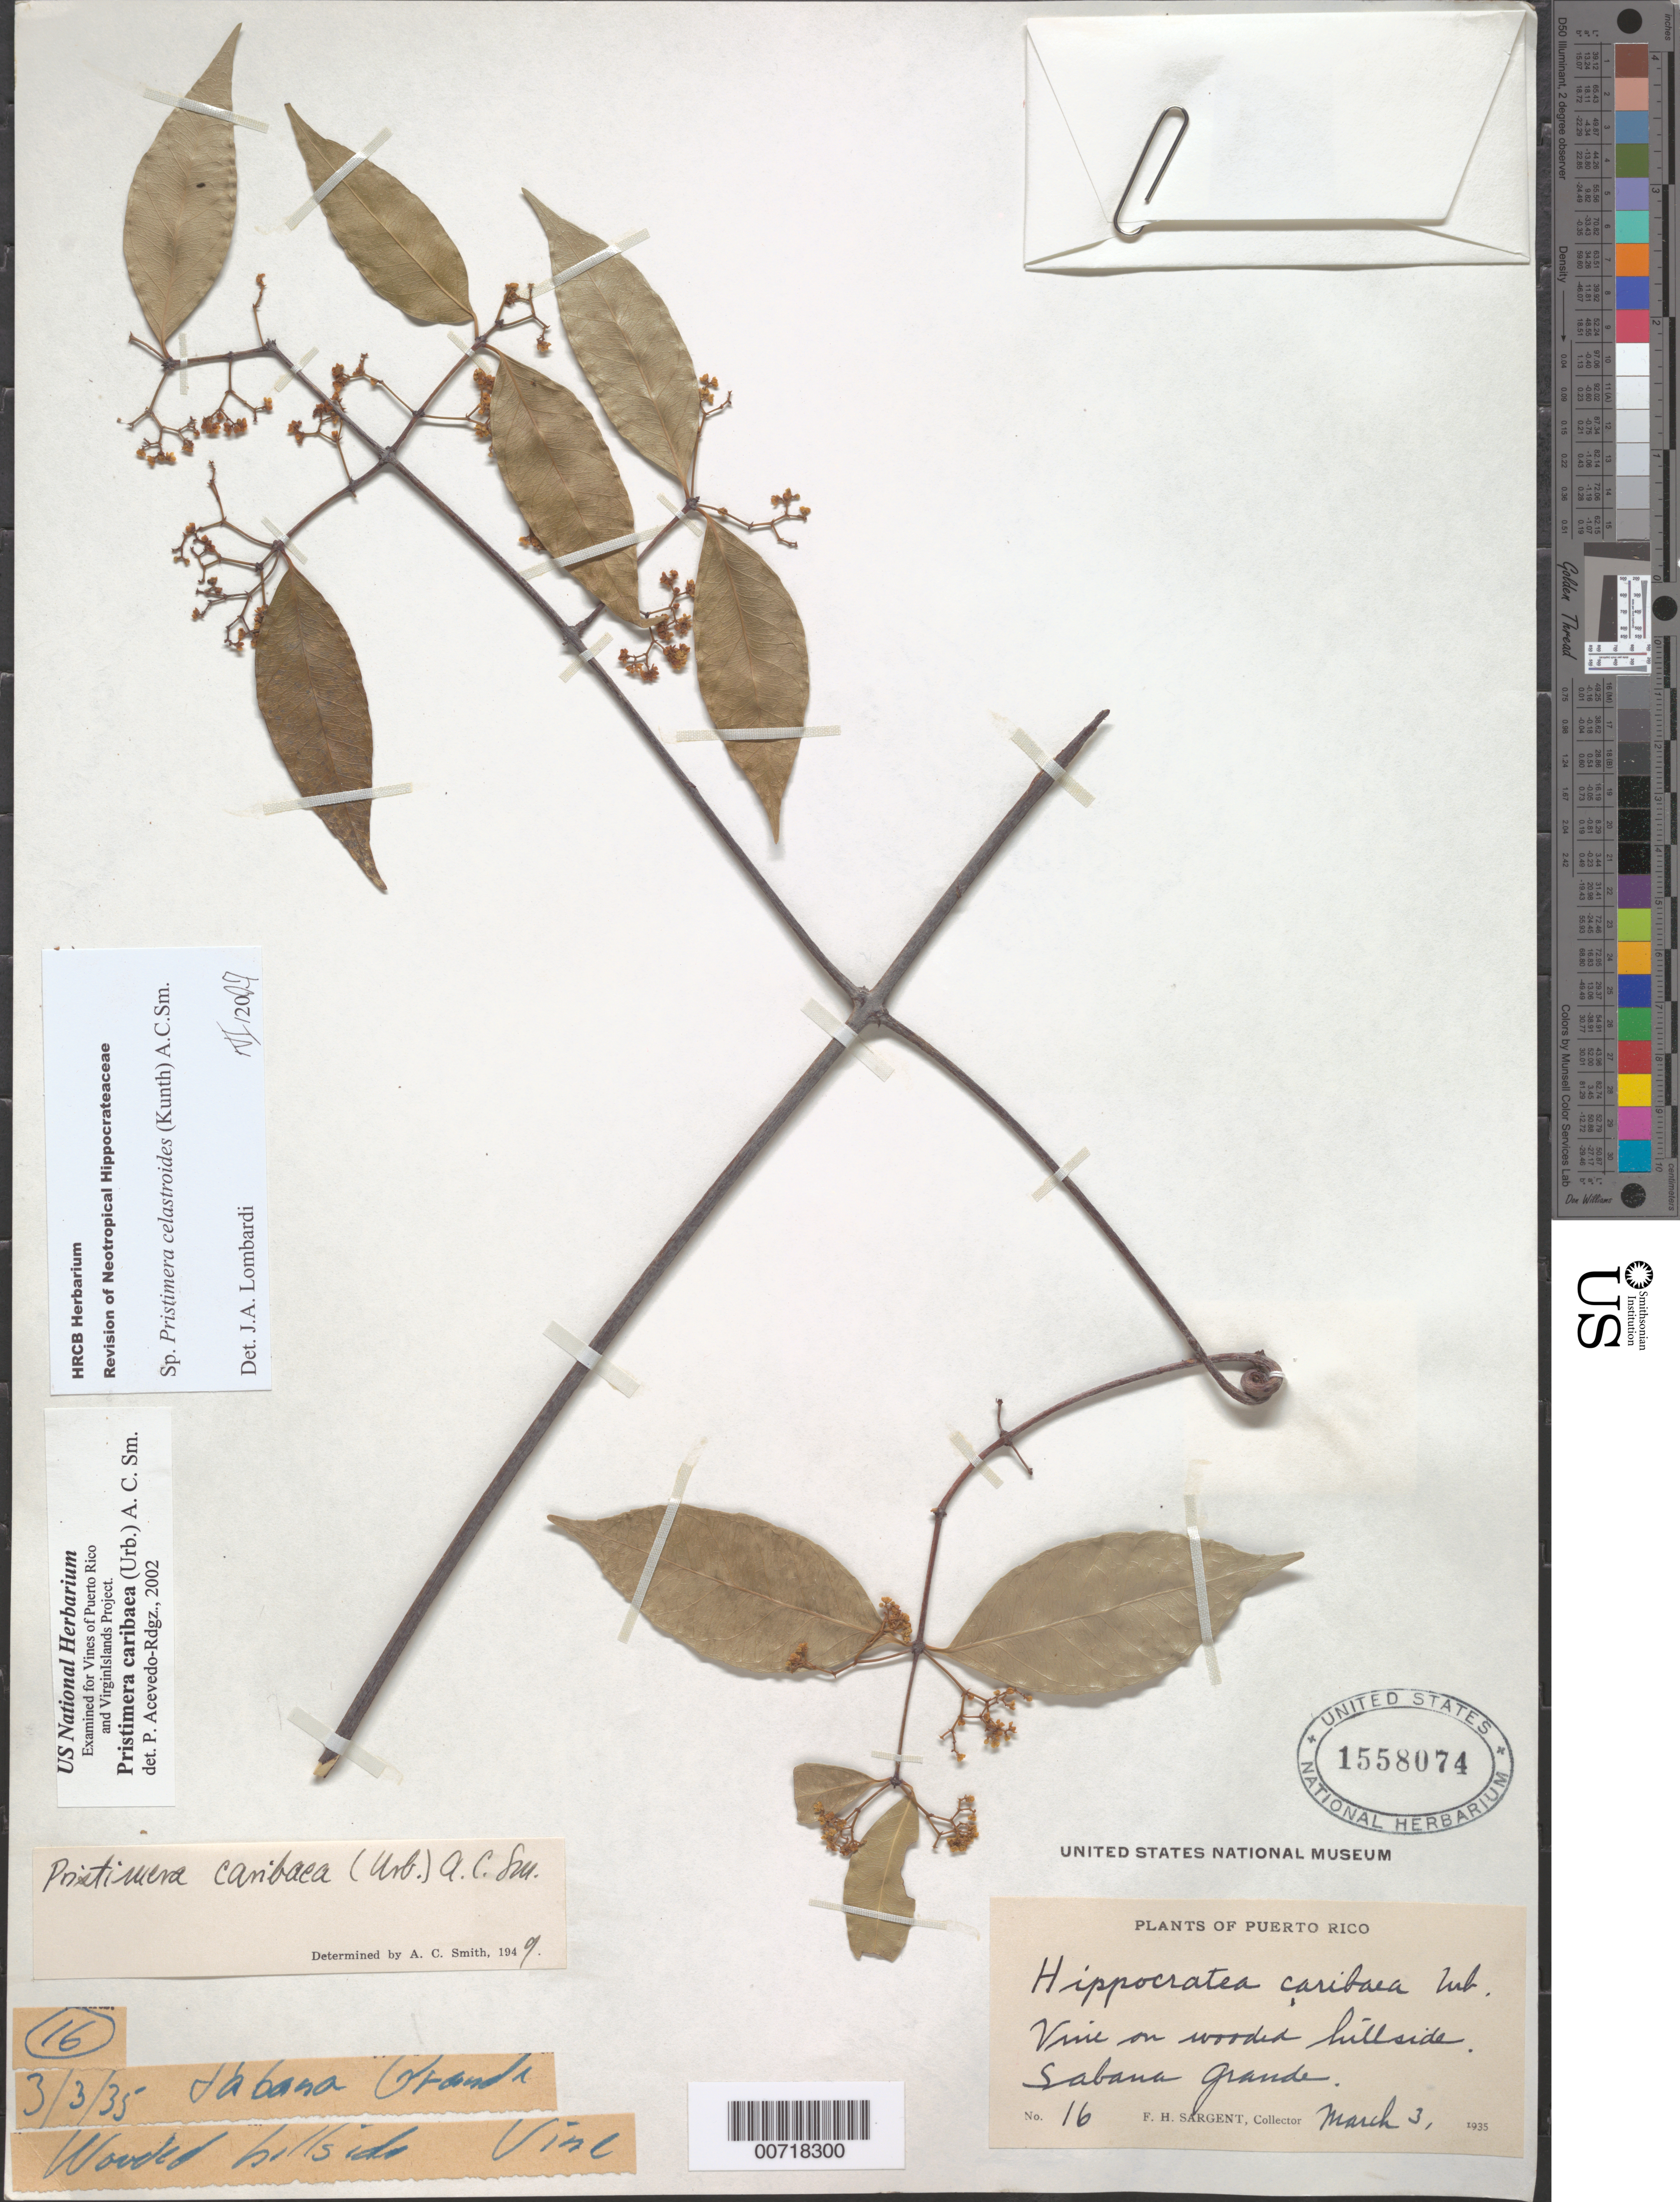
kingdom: Plantae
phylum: Tracheophyta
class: Magnoliopsida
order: Celastrales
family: Celastraceae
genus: Pristimera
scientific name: Pristimera celastroides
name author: (Kunth) A.C. Sm.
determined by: Lombardi, Julio A.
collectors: F. H. Sargent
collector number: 16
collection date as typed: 03 Mar 1935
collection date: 1935-03-03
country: Puerto Rico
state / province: Sabana Grande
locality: Sabana Grande.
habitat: Wooded hillside.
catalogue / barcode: US 1558074